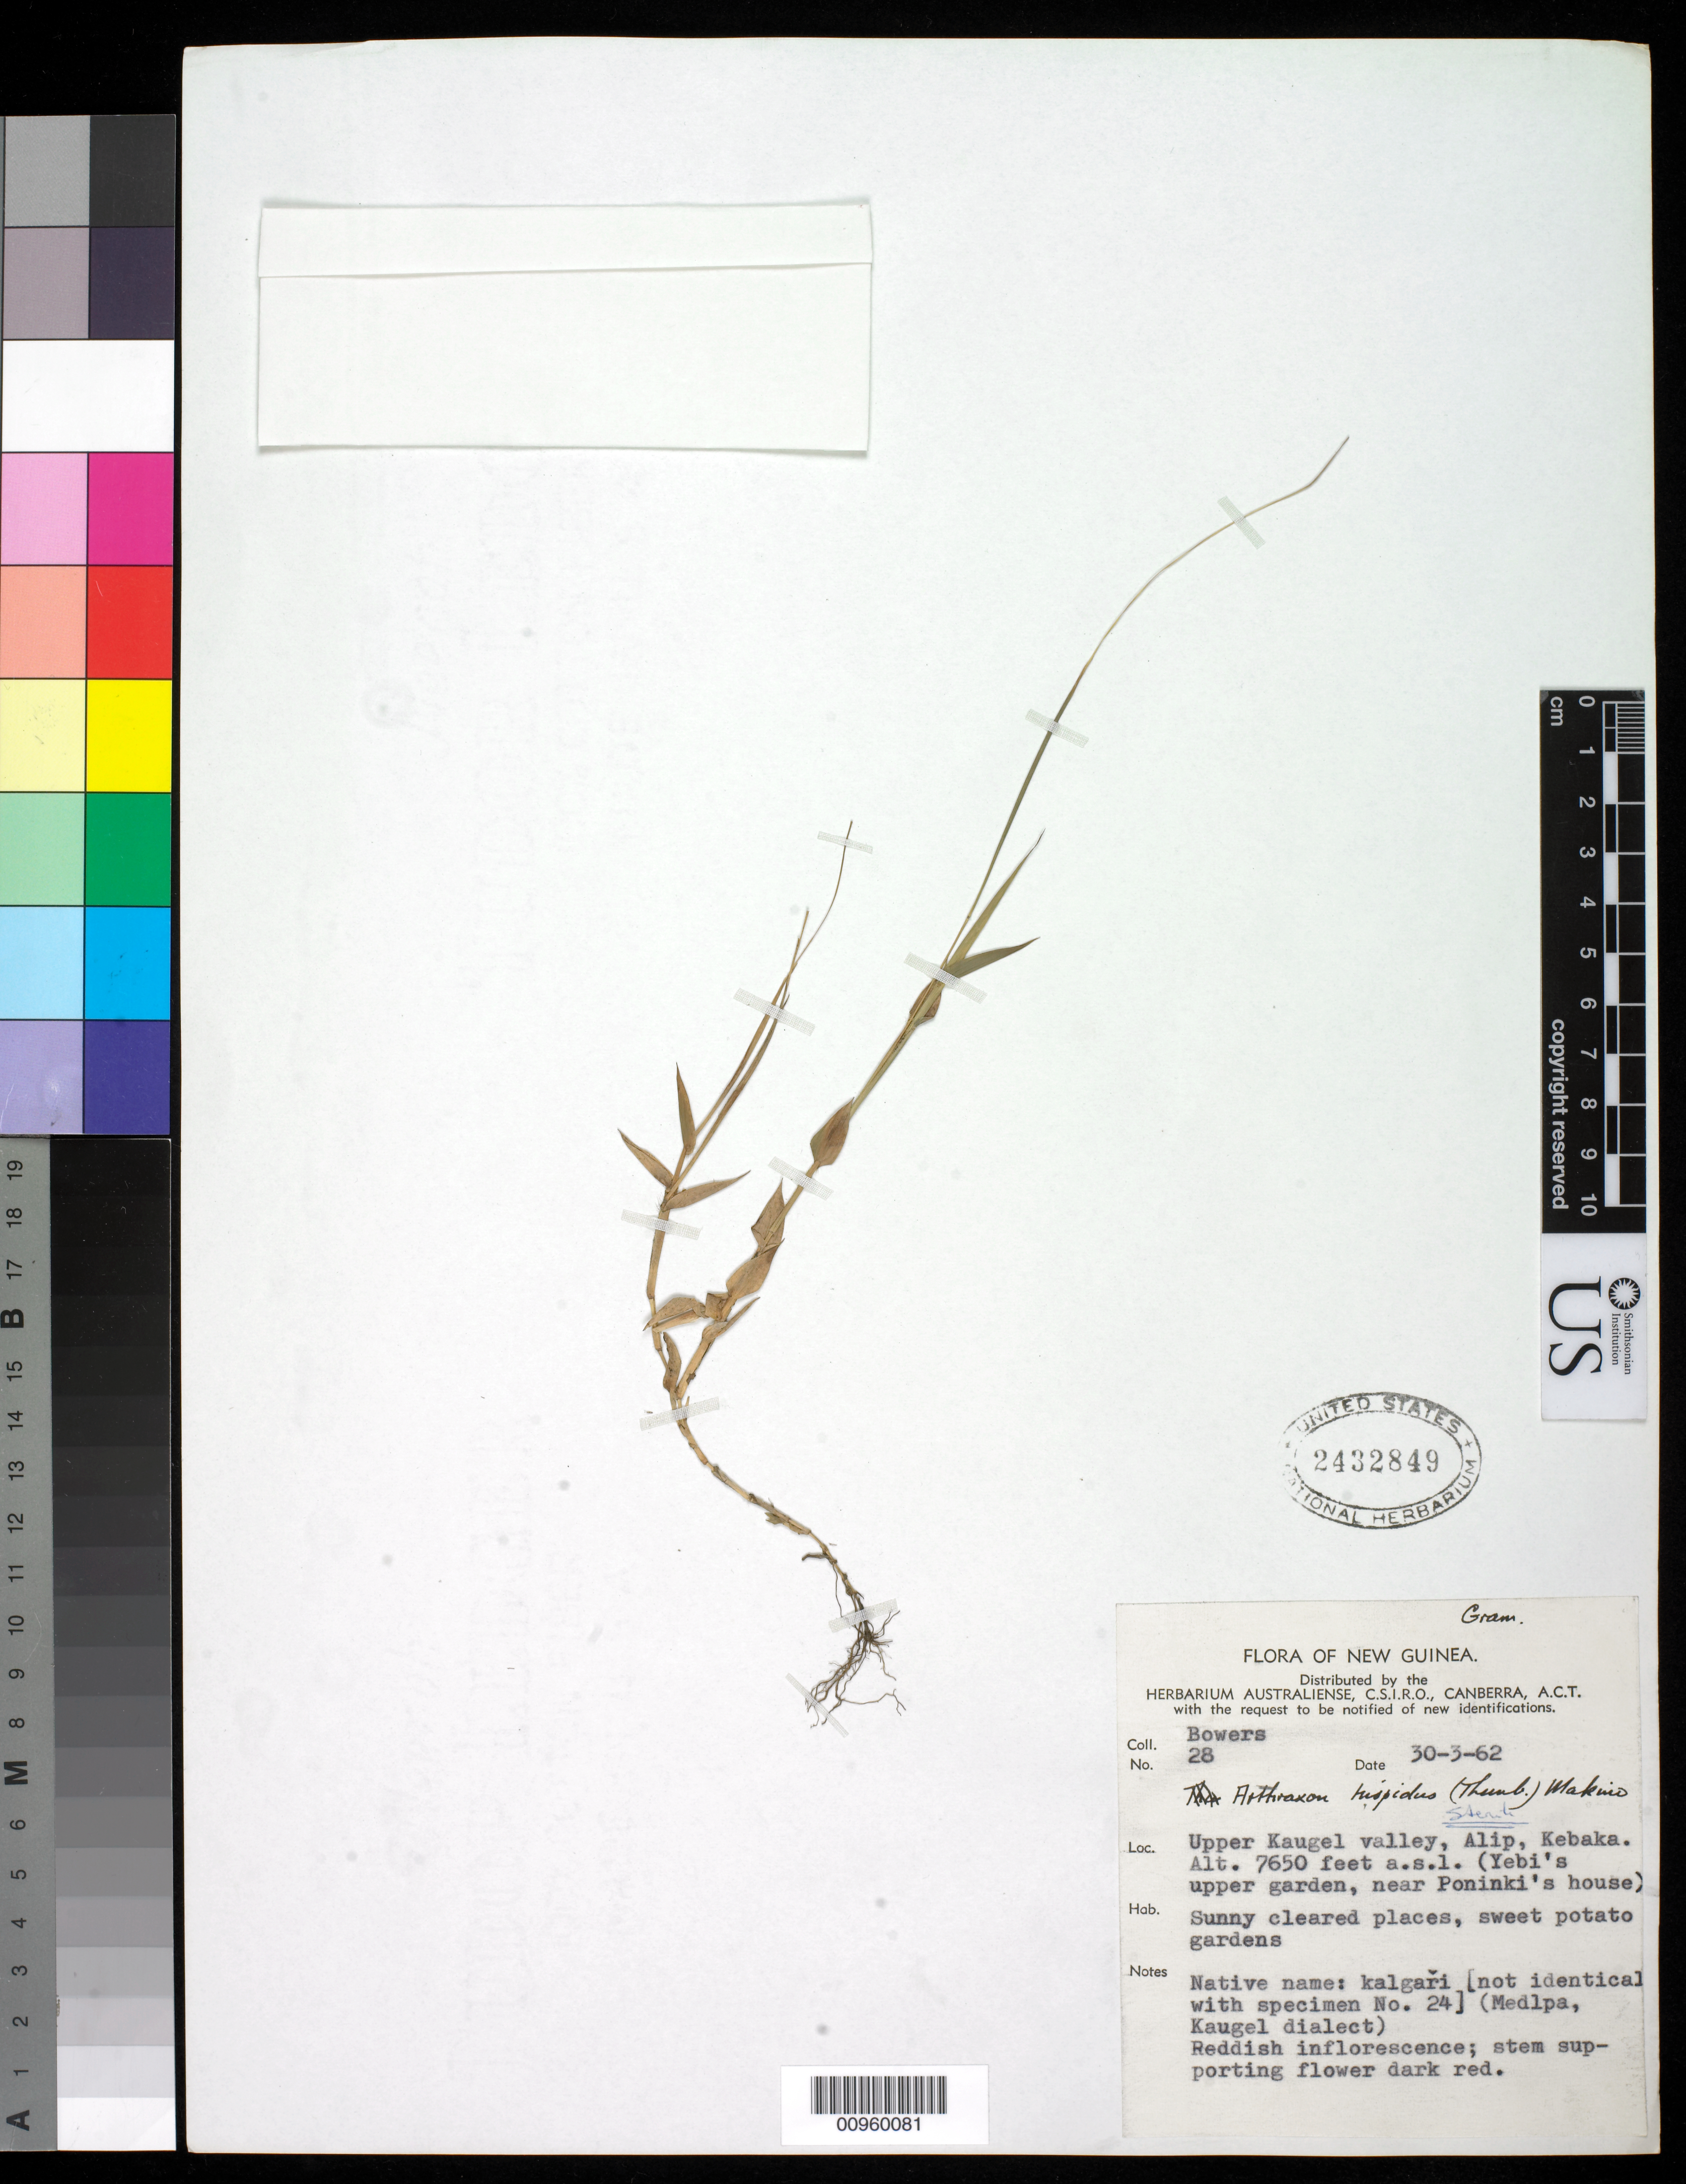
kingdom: Plantae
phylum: Tracheophyta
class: Liliopsida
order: Poales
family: Poaceae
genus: Arthraxon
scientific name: Arthraxon hispidus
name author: (Thunb.) Makino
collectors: N. Bowers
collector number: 28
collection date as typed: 30 Mar 1962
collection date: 1962-03-30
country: Papua New Guinea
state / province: Western Highlands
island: New Guinea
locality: Upper Kaugel valley, Alip, Kebaka.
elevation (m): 2332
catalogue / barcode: US 2432849